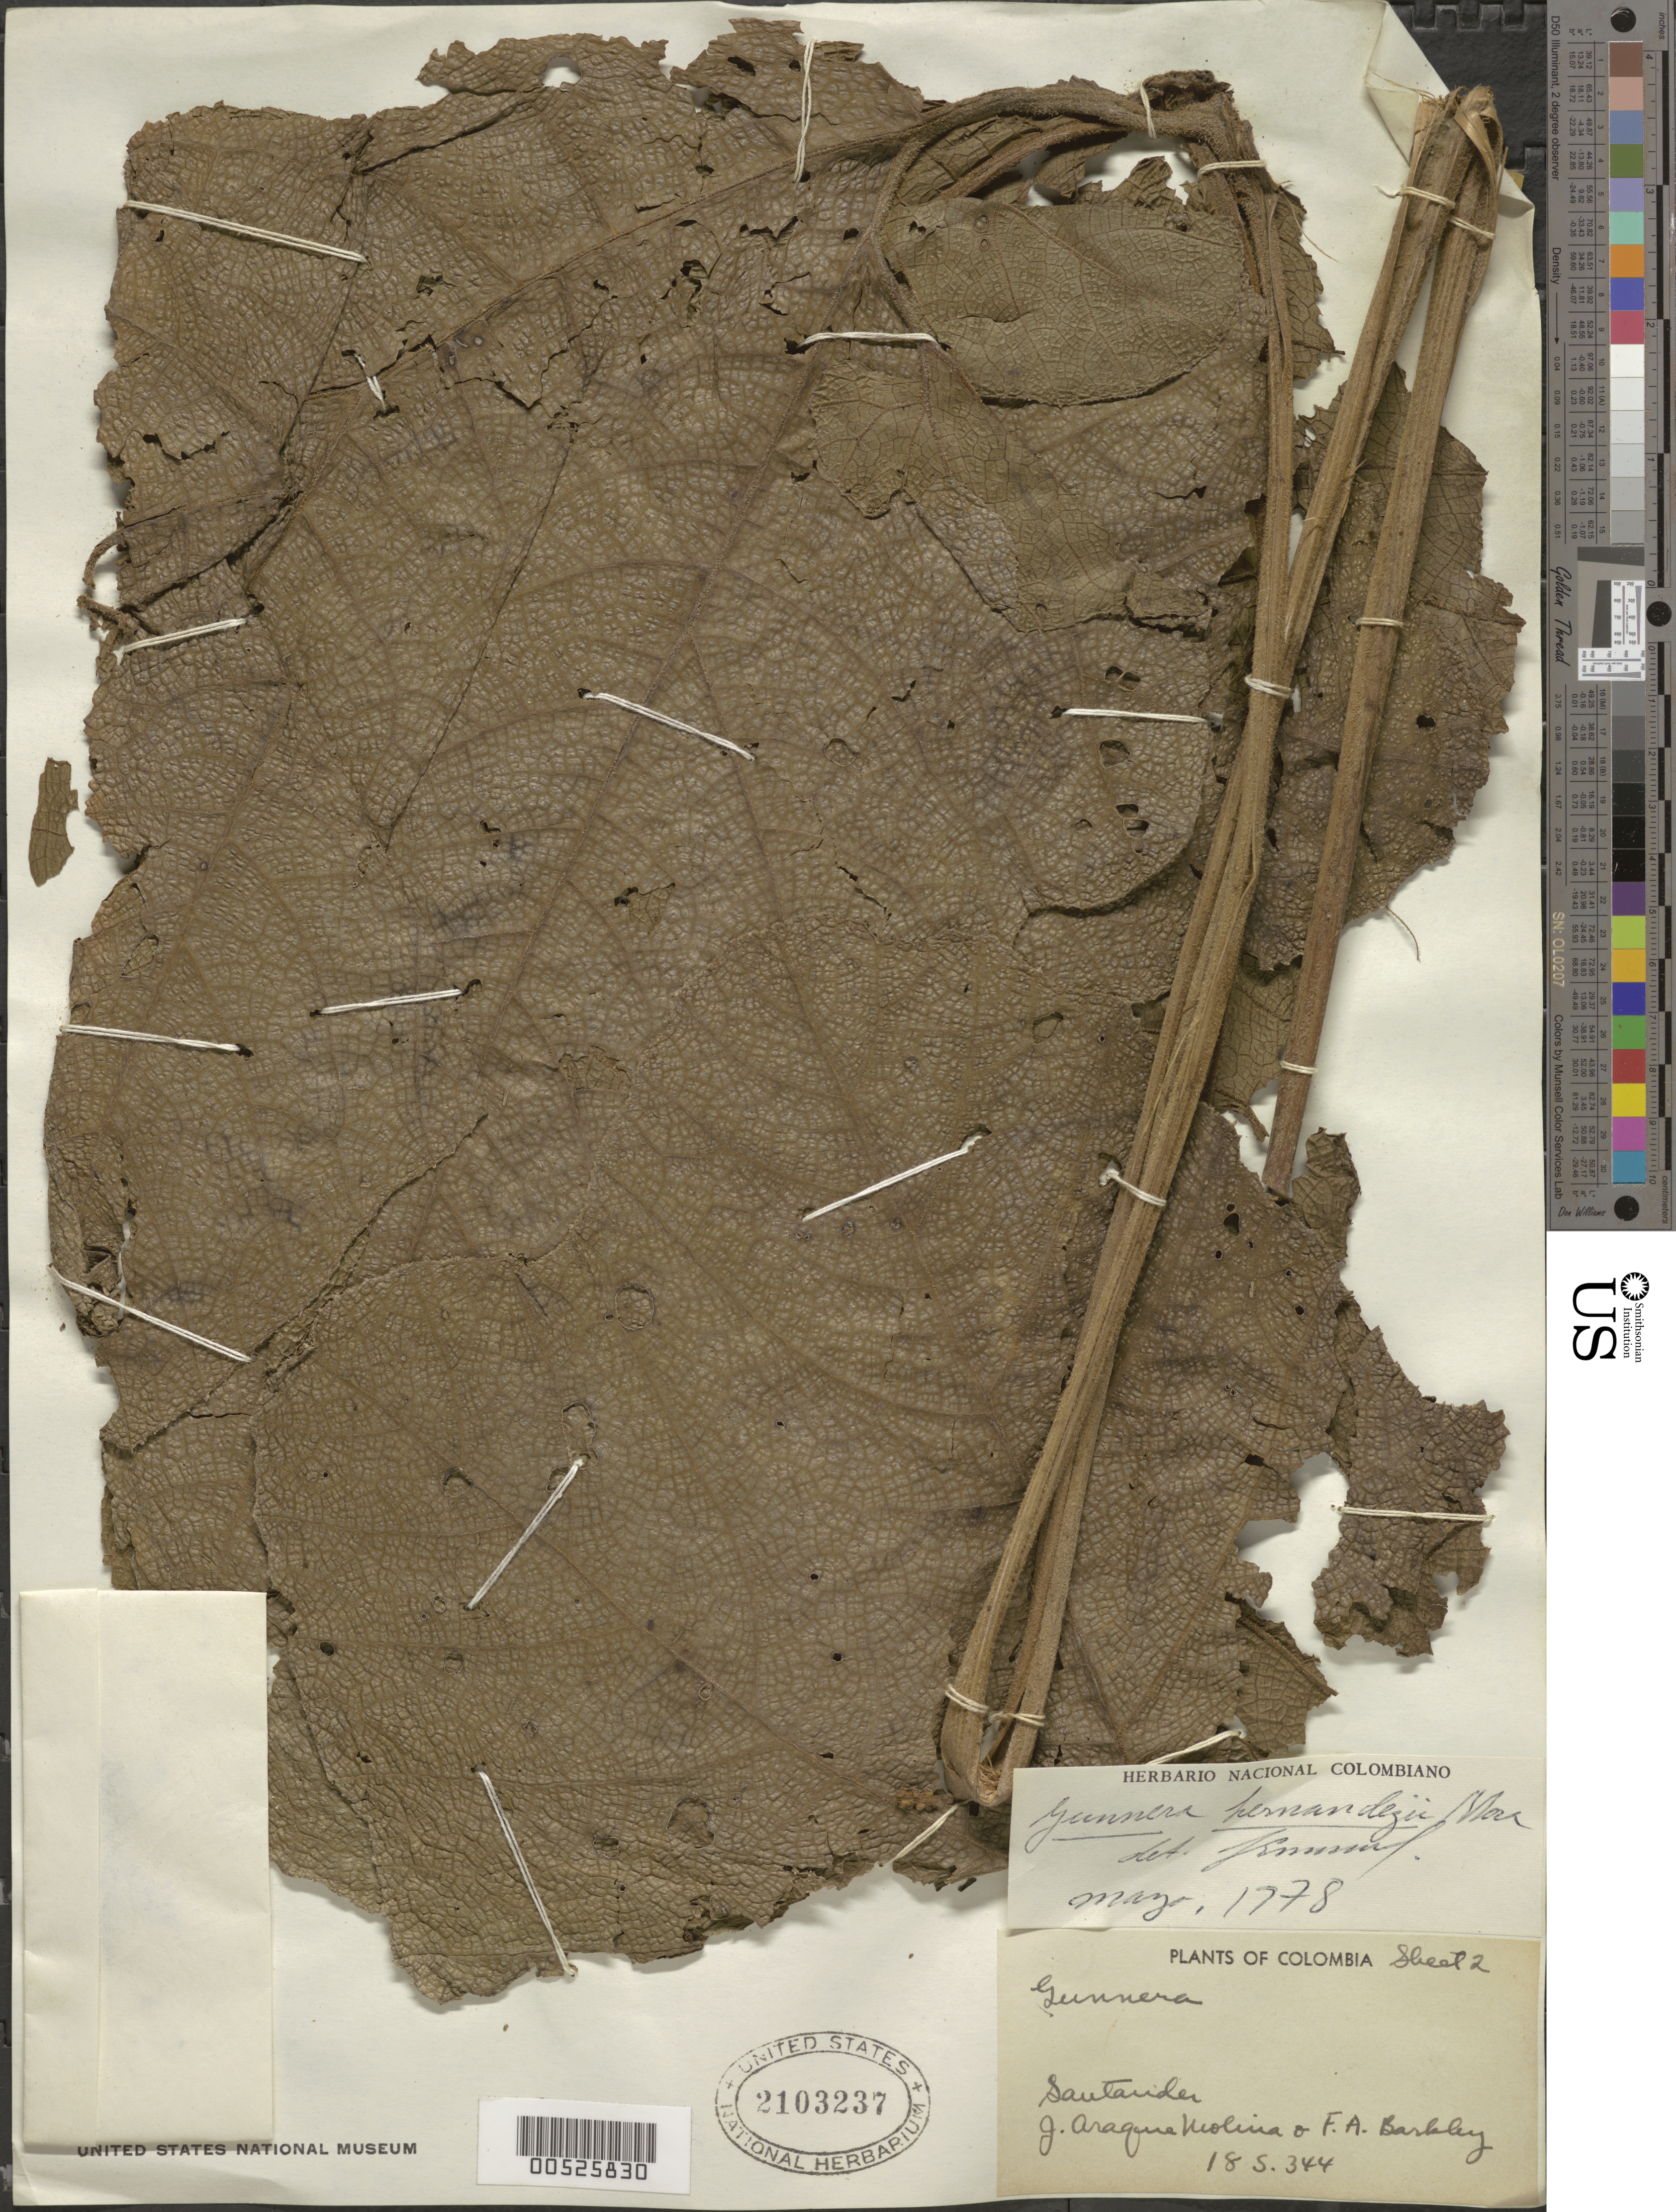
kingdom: Plantae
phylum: Tracheophyta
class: Magnoliopsida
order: Gunnerales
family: Gunneraceae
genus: Gunnera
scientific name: Gunnera hernandezii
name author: L.E. Mora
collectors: J. Araque Molina & F. A. Barkley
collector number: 18s.344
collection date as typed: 18 Dec 1948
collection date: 1948-12-18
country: Colombia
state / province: Santander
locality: En las montañas al E de Bucaramanga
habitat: en una área muy húmeda - con suelos arenosos de granito, en selvas densas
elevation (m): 2000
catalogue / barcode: US 2103237